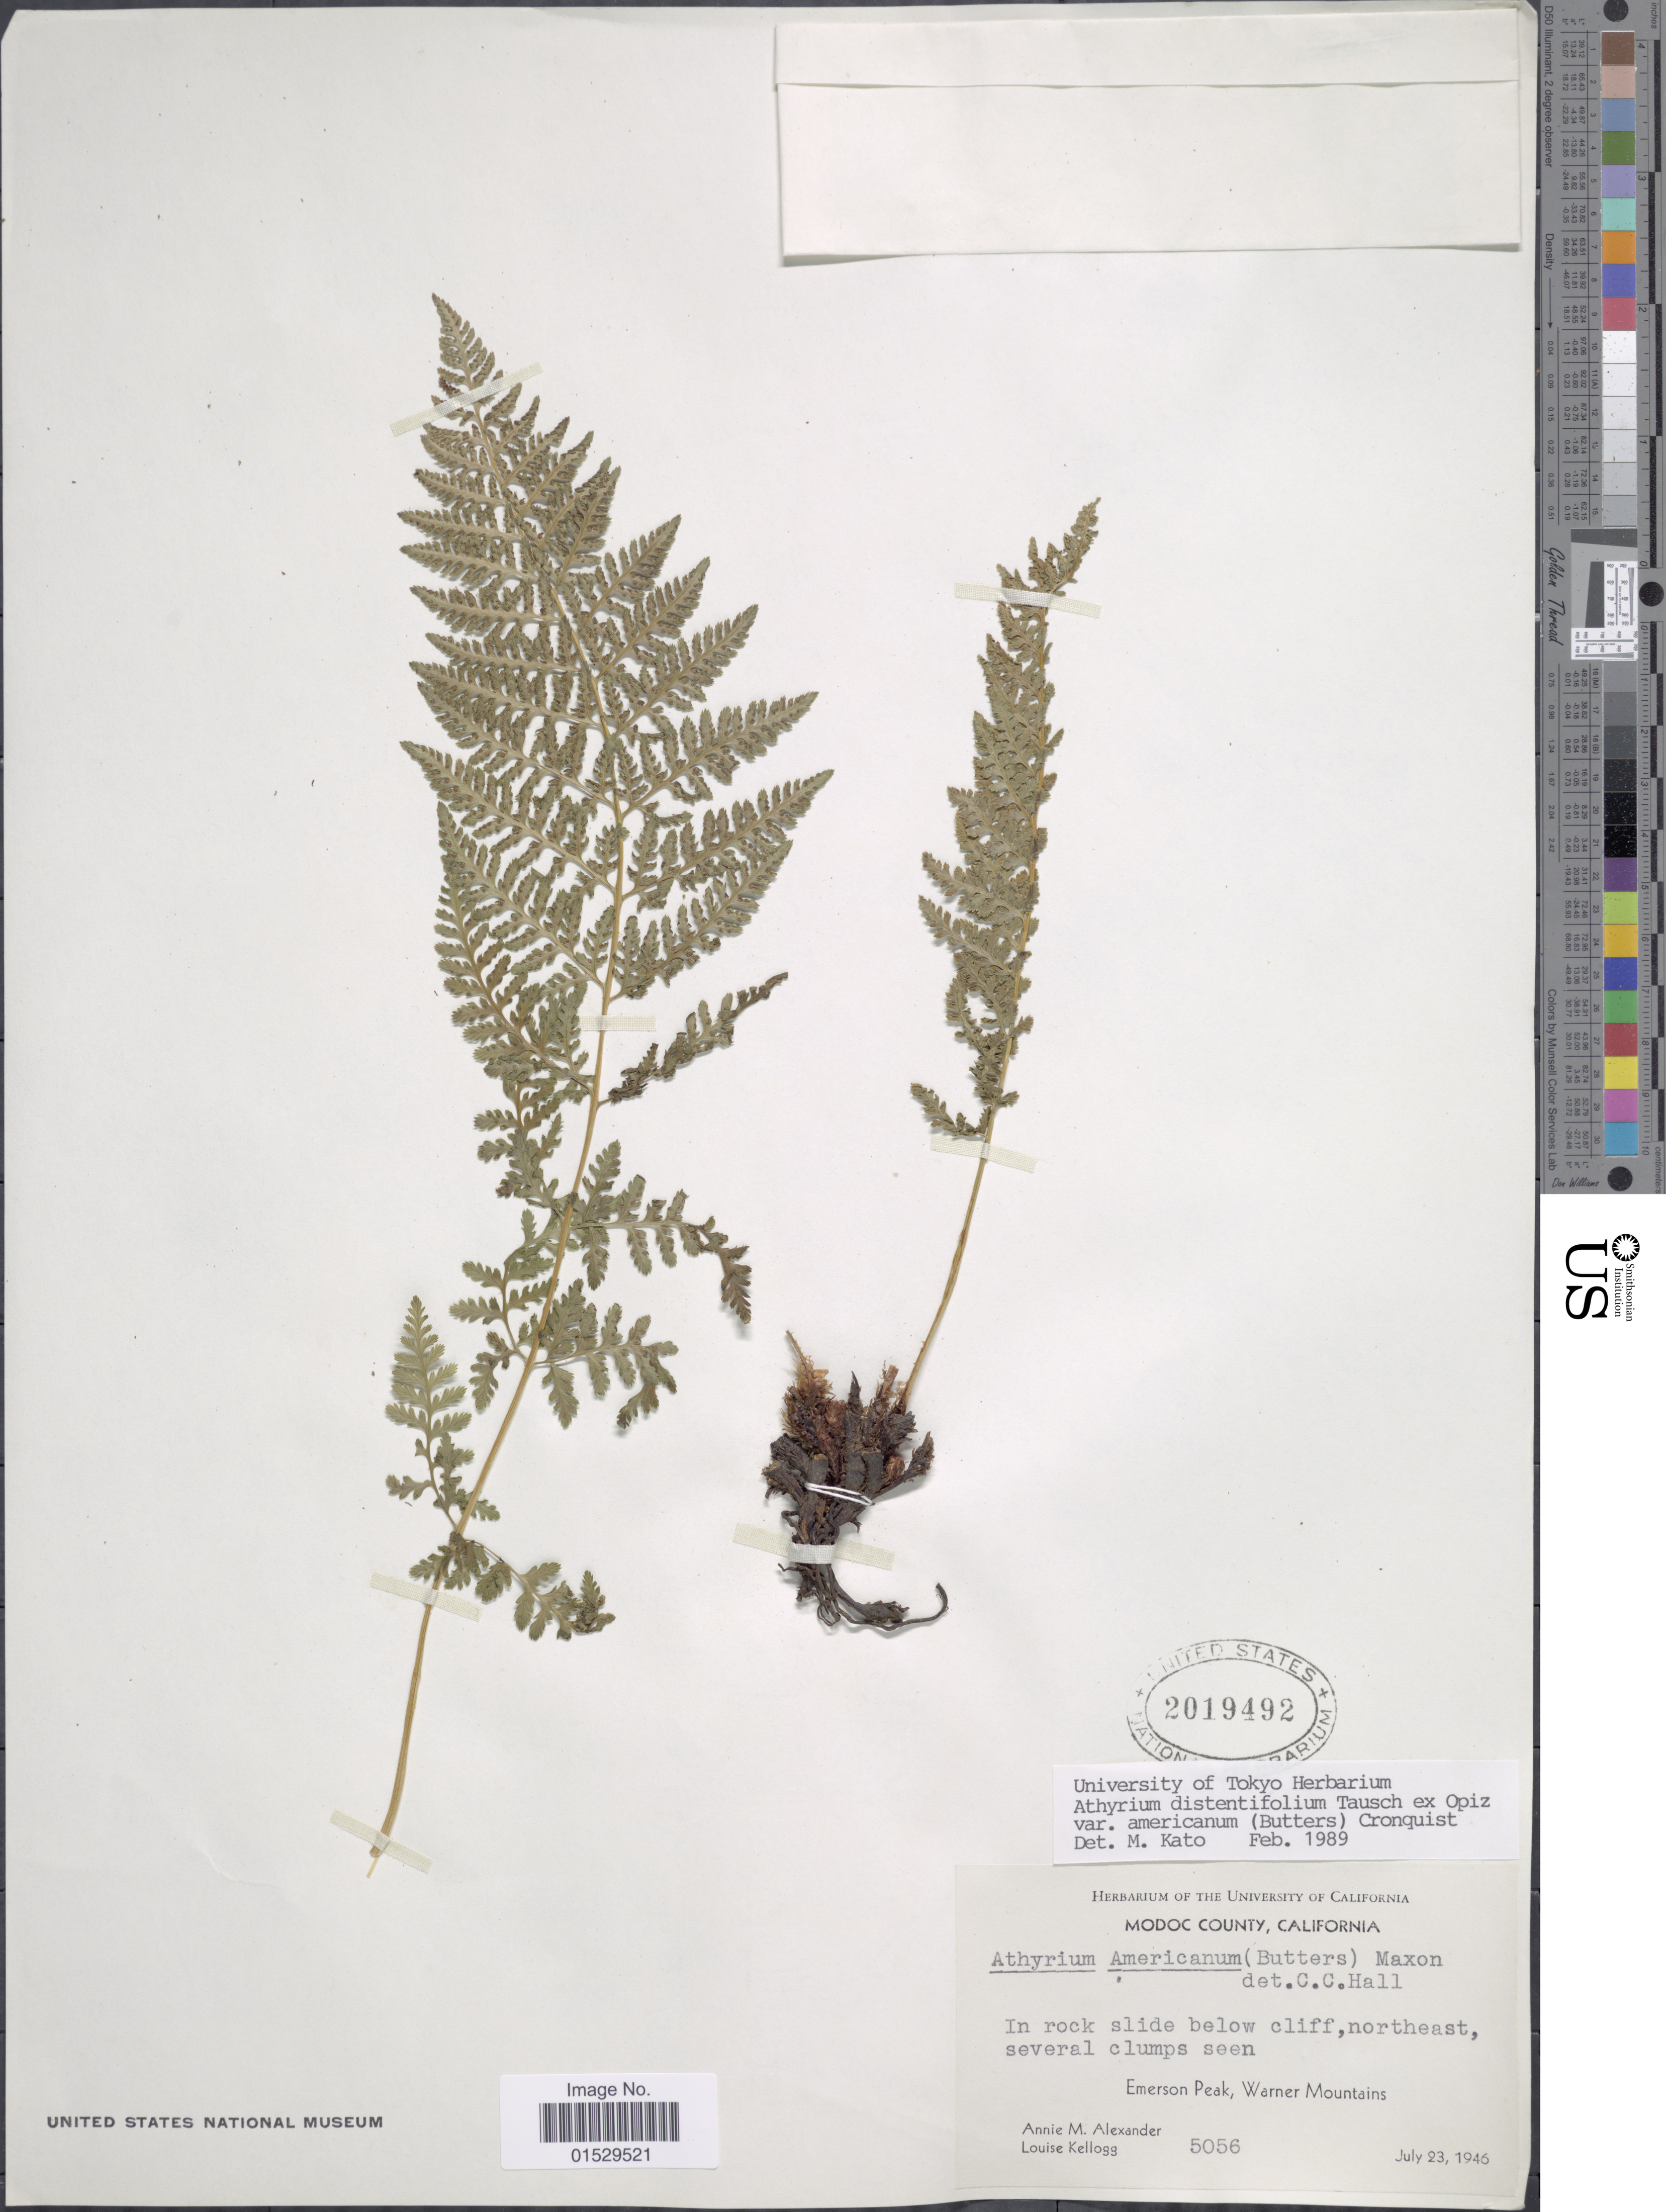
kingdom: Plantae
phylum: Tracheophyta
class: Polypodiopsida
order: Polypodiales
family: Athyriaceae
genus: Athyrium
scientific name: Athyrium distentifolilum subsp. americanum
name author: (Butters) Hultén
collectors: A. M. Alexander & L. Kellogg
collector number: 5056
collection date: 1946-07-23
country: United States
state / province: California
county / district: Modoc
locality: Modoc County, in rock slide below cliff, northeast, Emerson Peak, Warner Mountains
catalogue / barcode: US 2019492